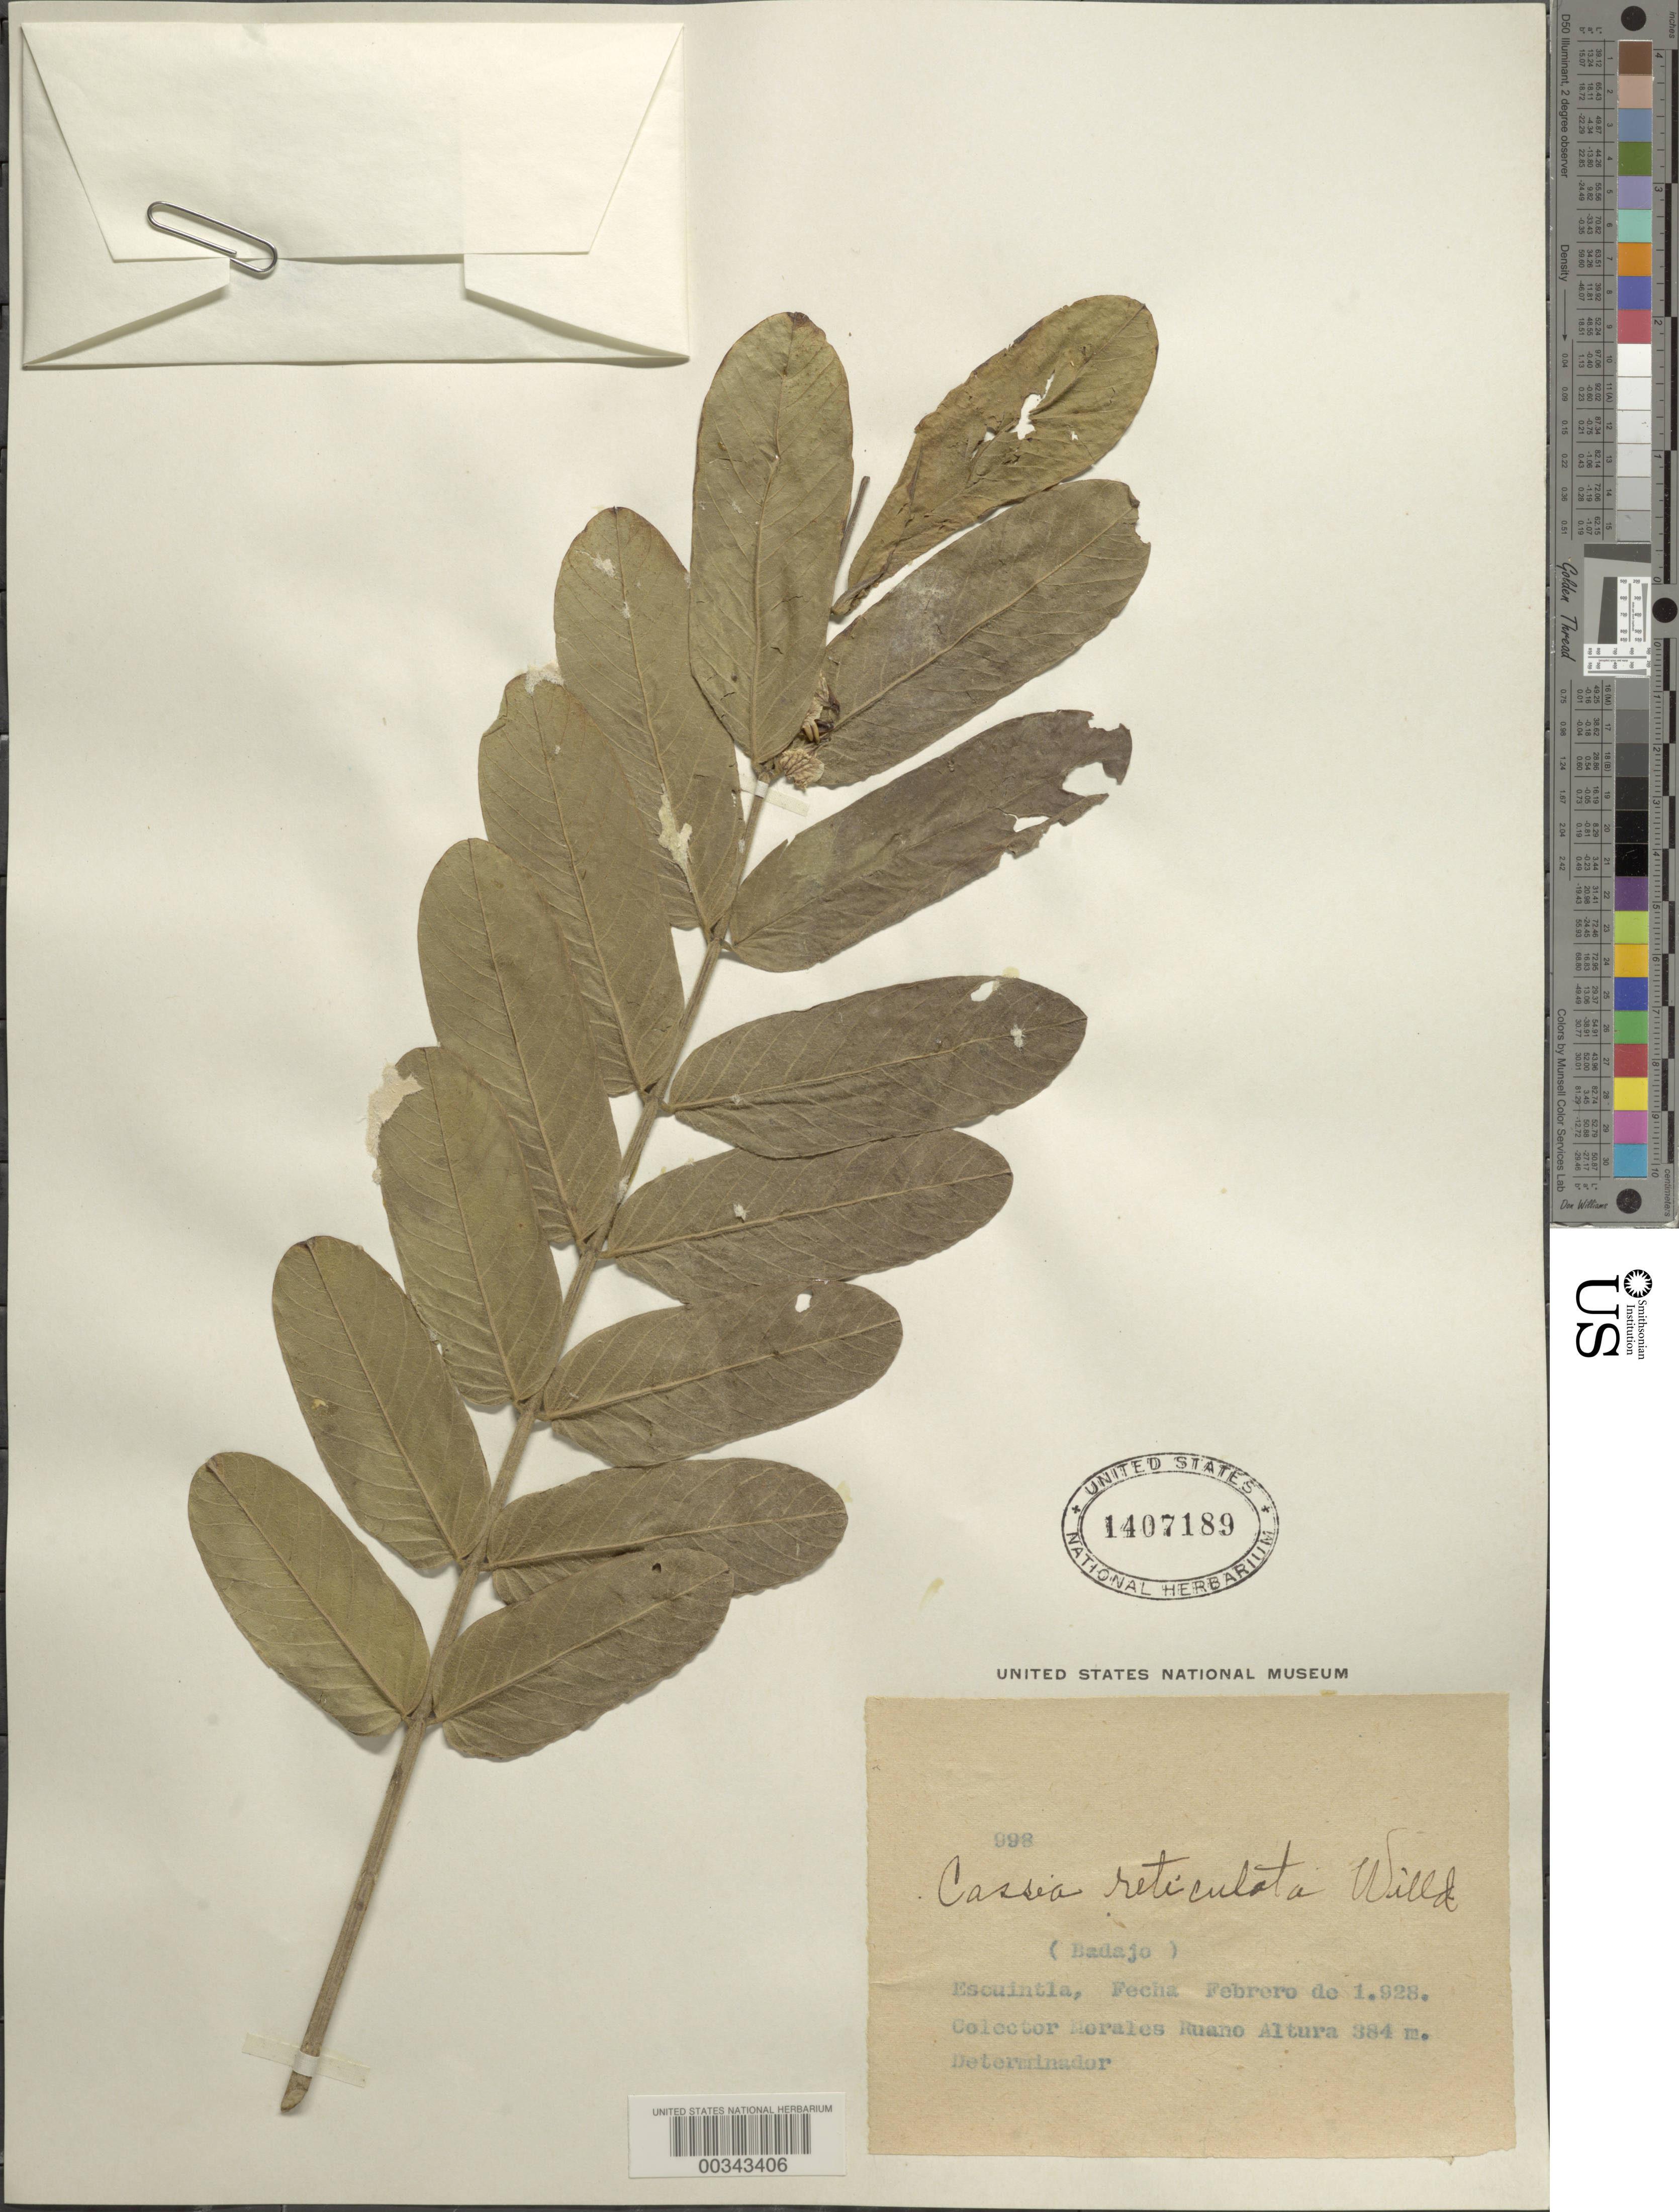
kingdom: Plantae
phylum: Tracheophyta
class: Magnoliopsida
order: Fabales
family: Fabaceae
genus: Senna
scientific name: Senna reticulata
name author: (Willd.) H.S. Irwin & Barneby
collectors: M. Ruano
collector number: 998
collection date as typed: Feb 1928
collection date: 1928-02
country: Guatemala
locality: Badajo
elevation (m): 384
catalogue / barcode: US 1407189